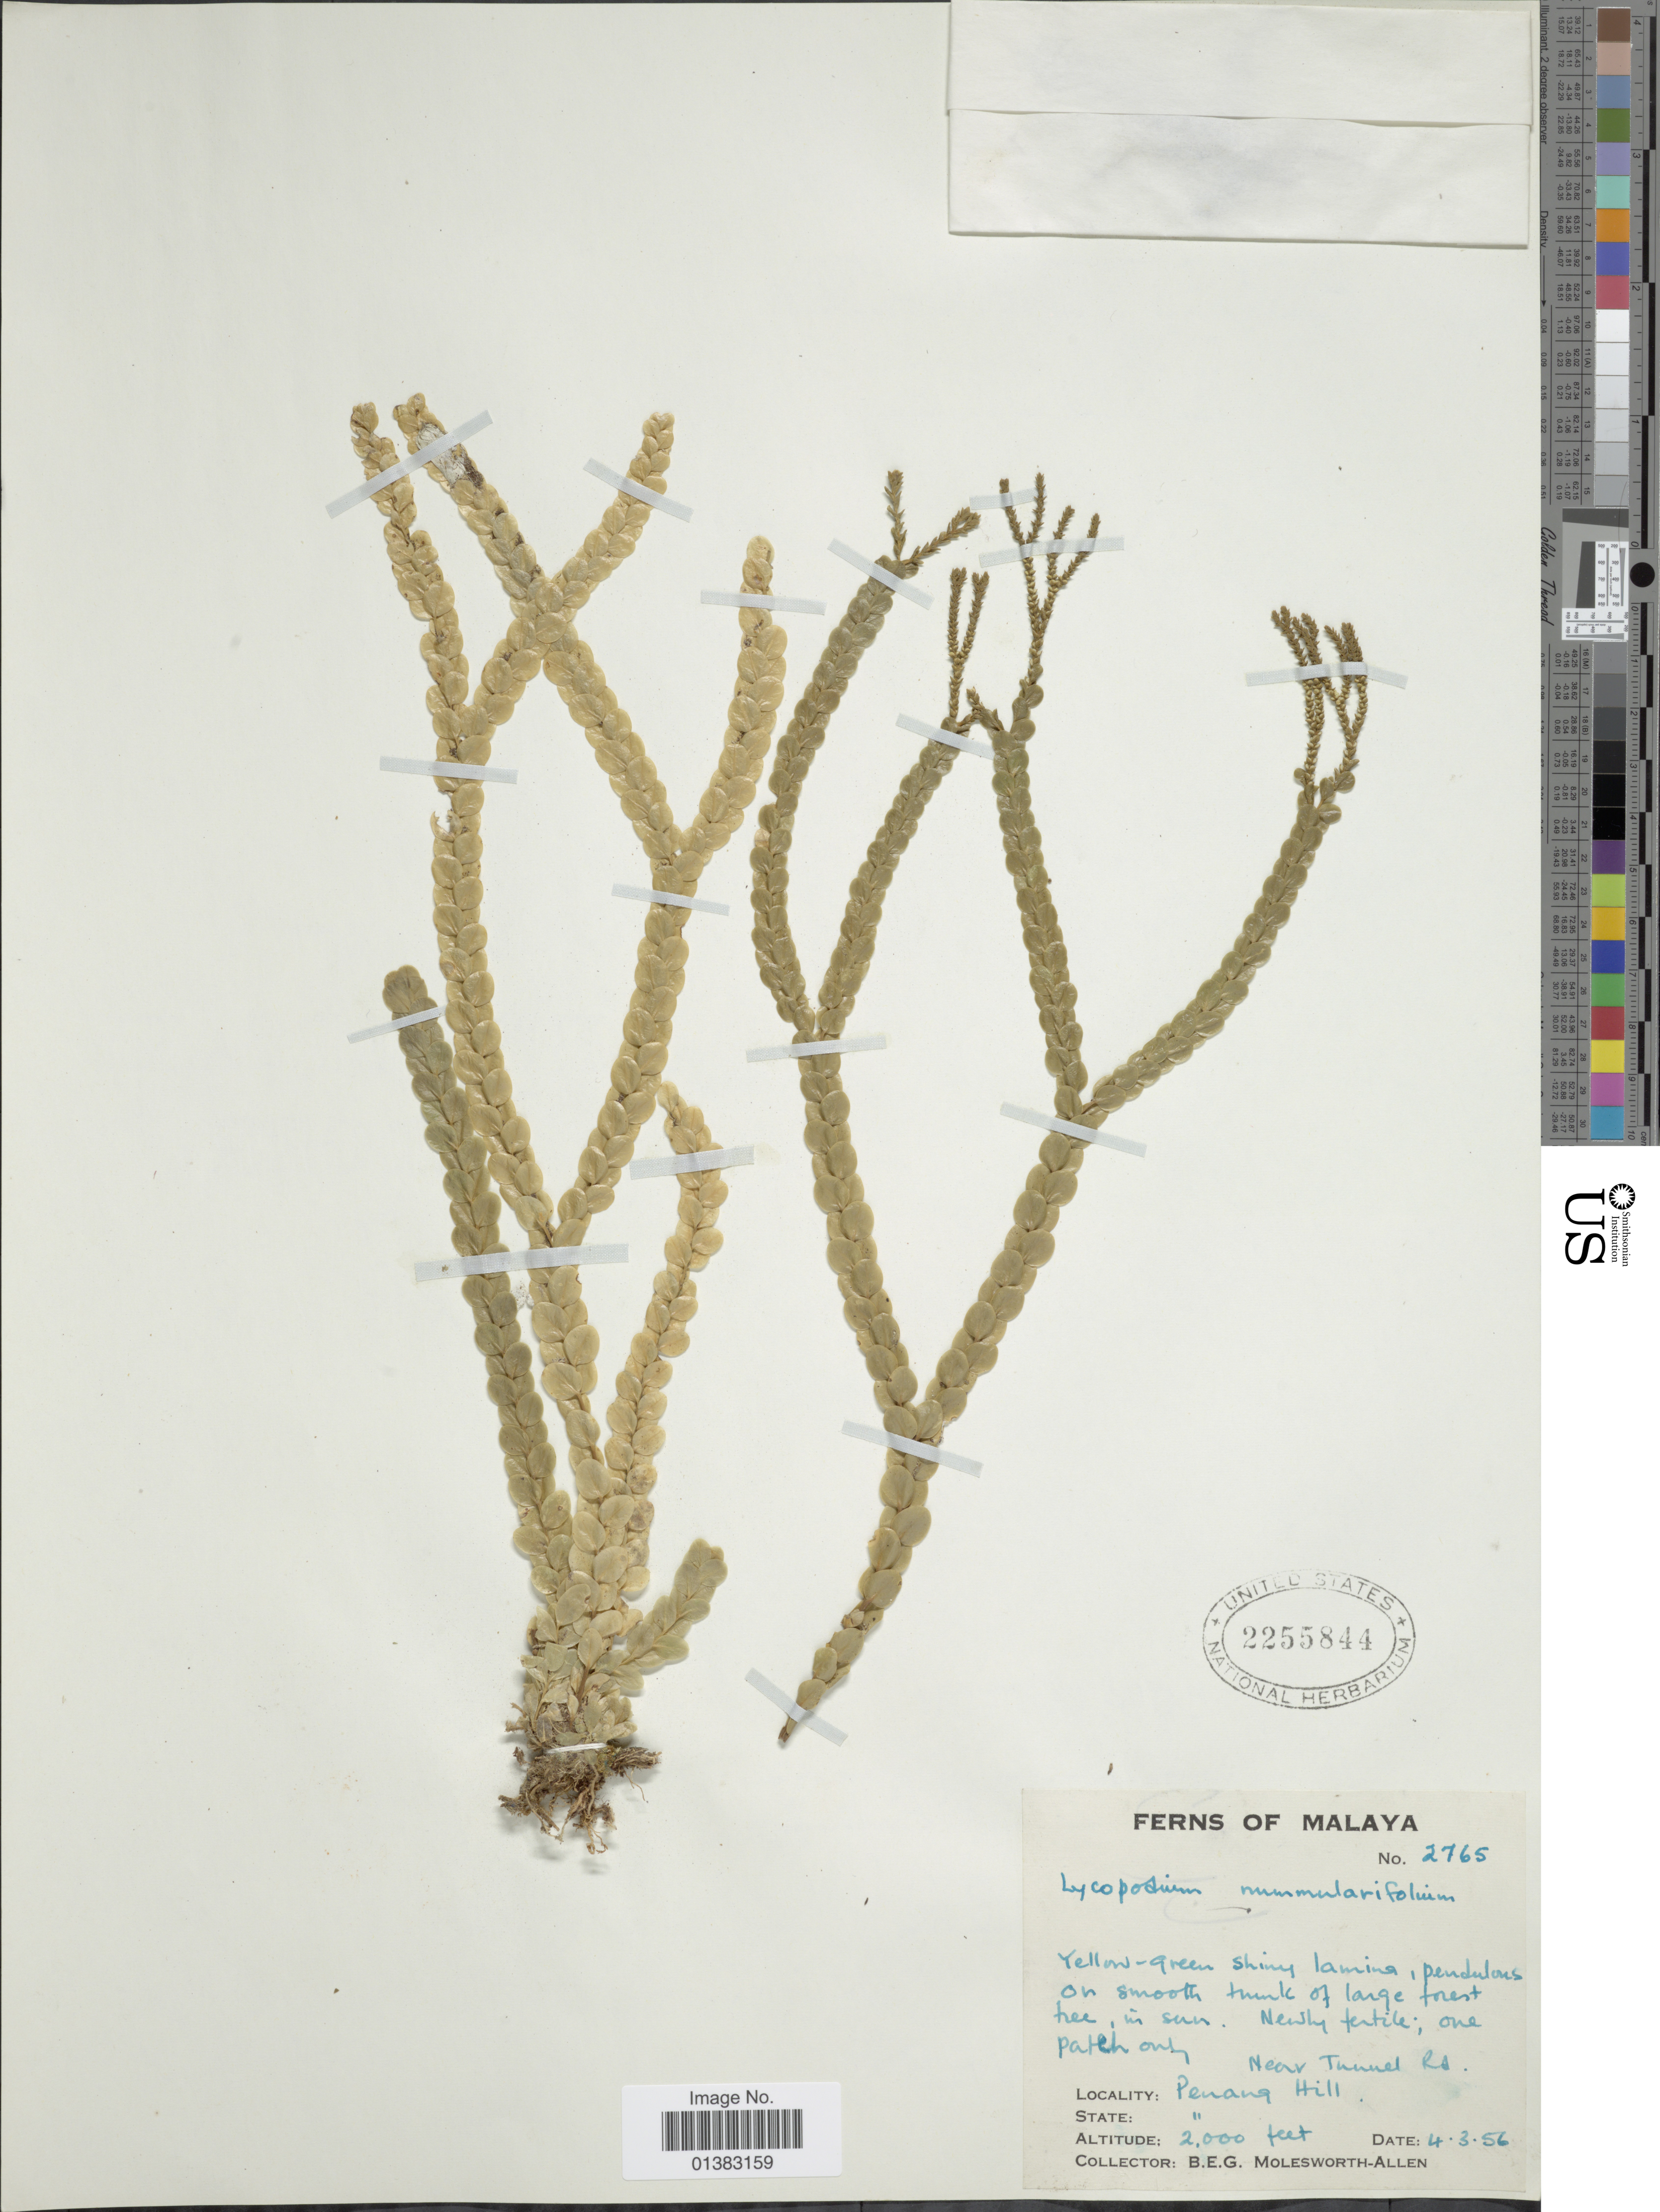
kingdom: Plantae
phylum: Tracheophyta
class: Lycopodiopsida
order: Lycopodiales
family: Lycopodiaceae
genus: Phlegmariurus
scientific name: Phlegmariurus nummulariifolius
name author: (Blume) Ching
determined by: Field, A. R.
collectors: B. E. G. Molesworth-Allen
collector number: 2765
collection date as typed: Transcribed d/m/y: 4/3/56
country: Malaysia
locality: Malaya, Near Tunnel Rd., Penang Hill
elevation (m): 610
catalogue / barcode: US 2255844